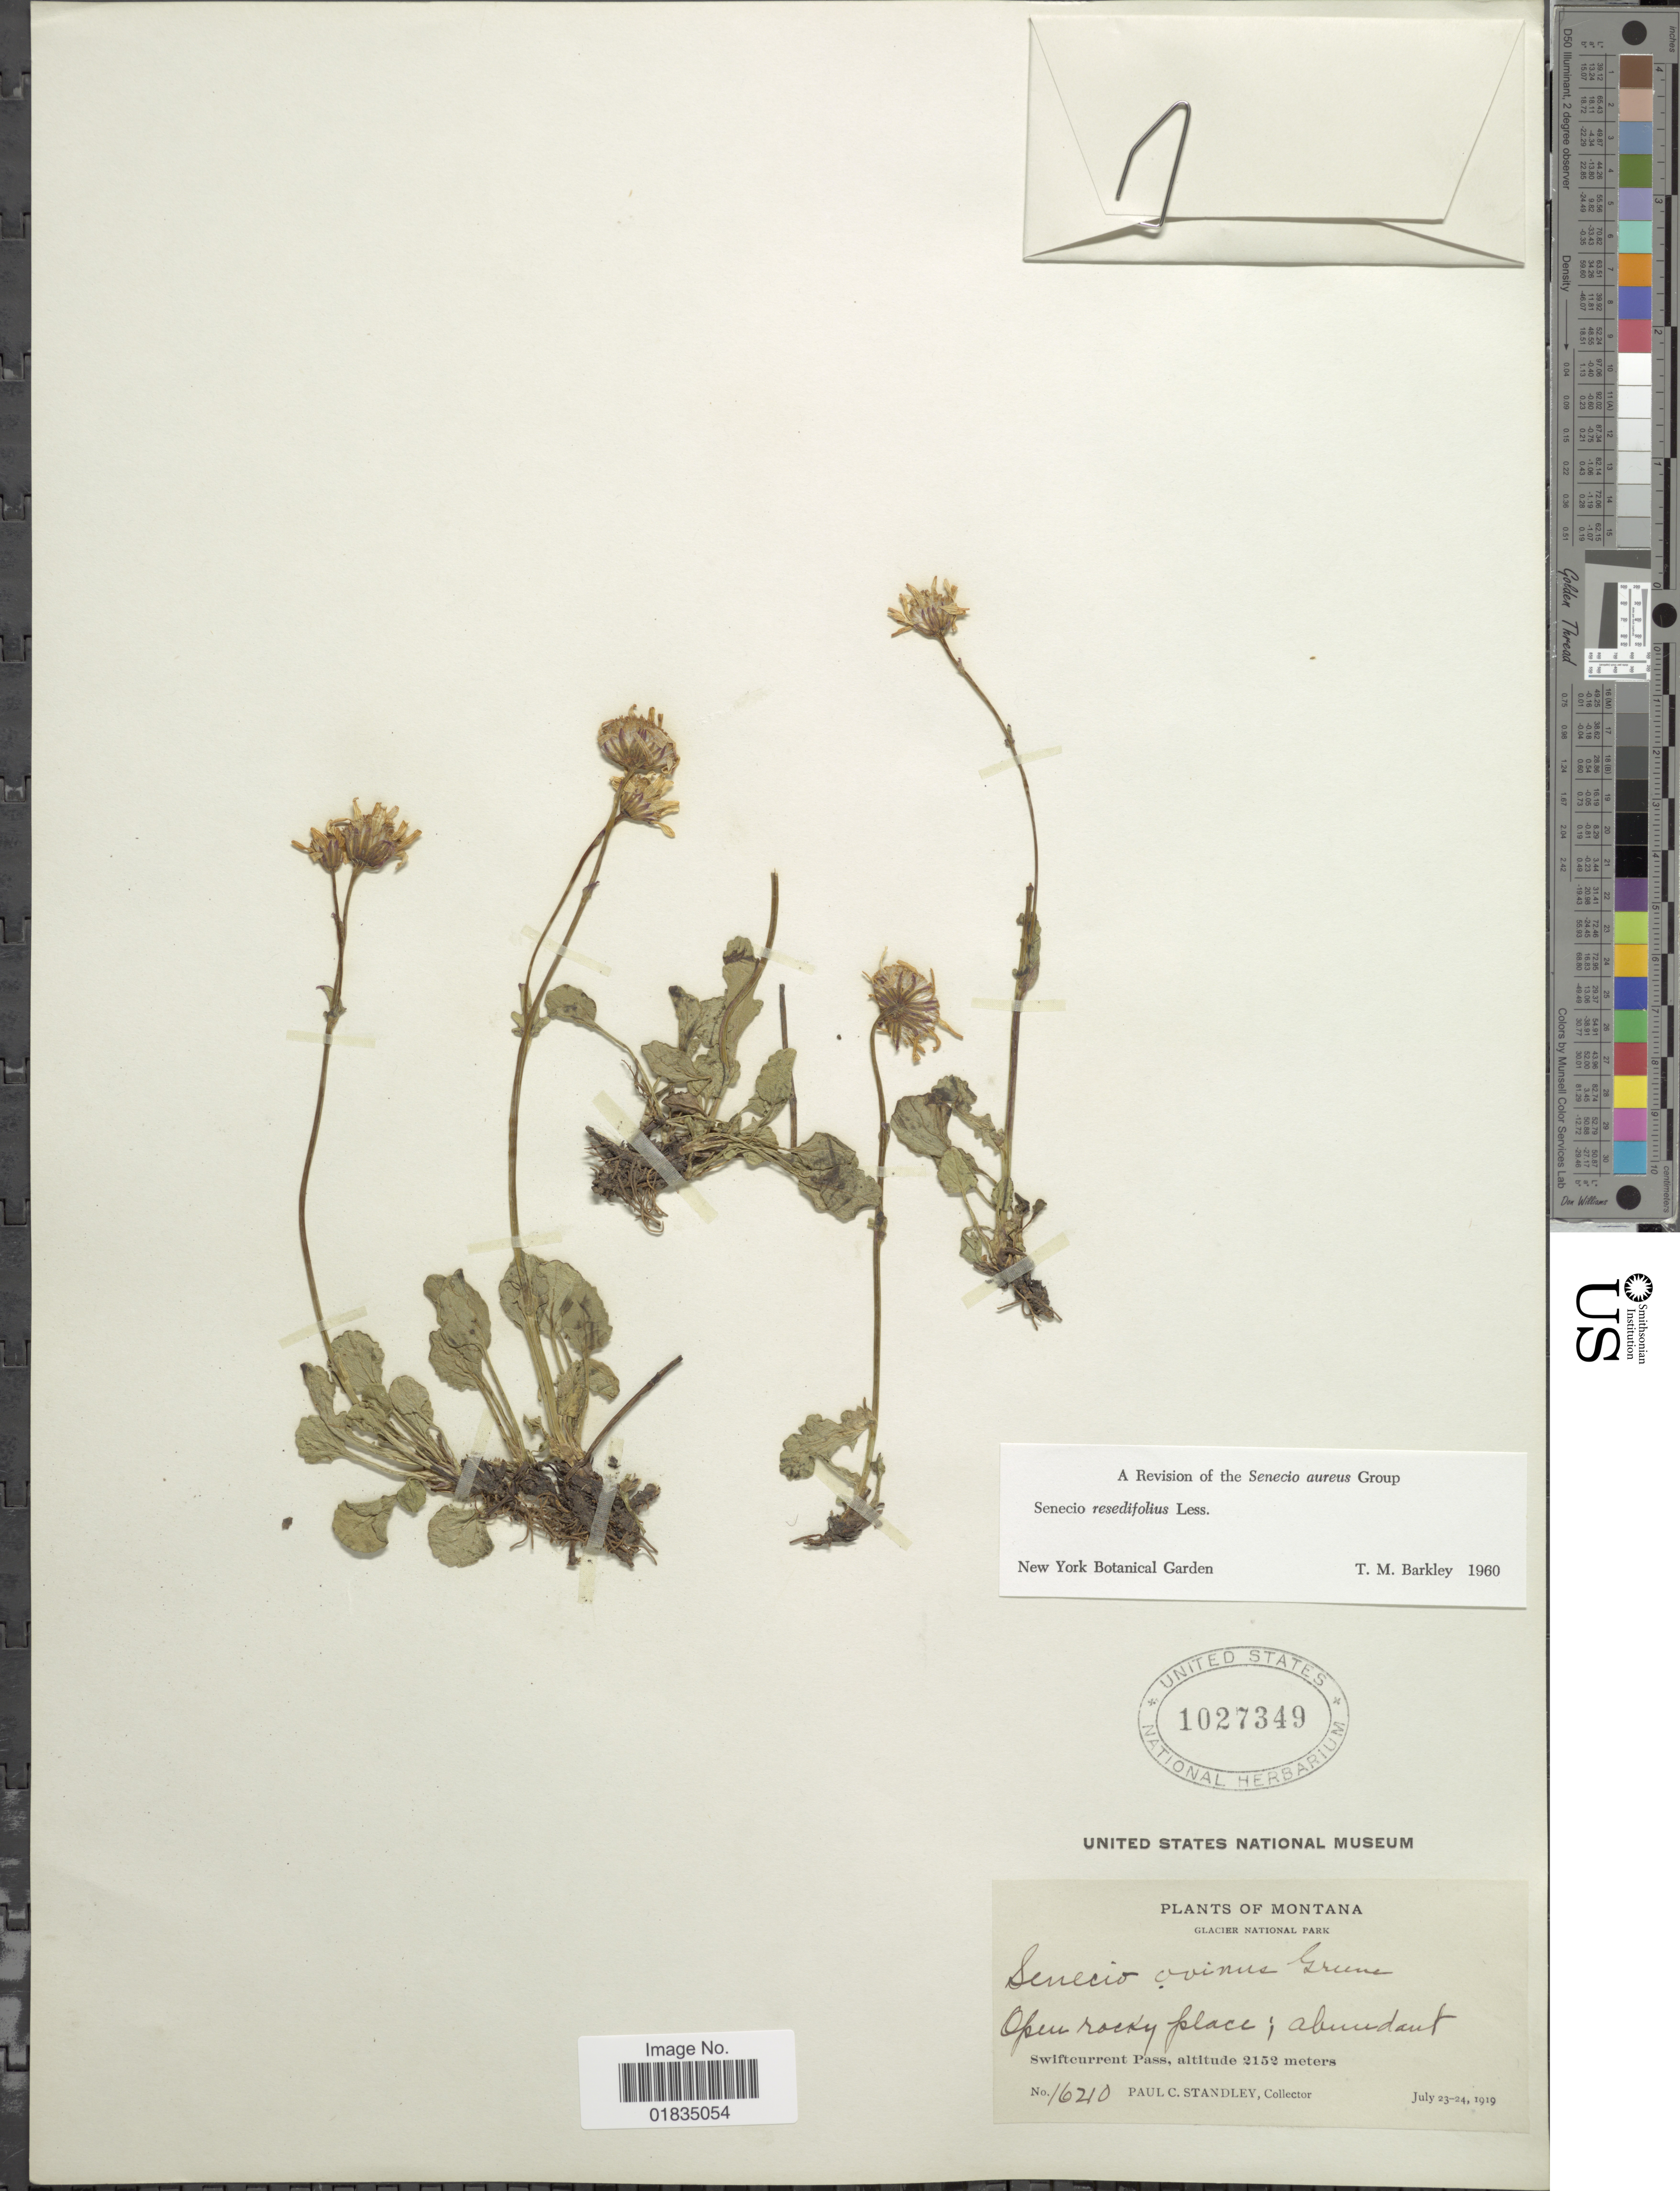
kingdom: Plantae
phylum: Tracheophyta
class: Magnoliopsida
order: Asterales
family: Asteraceae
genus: Packera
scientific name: Packera heterophylla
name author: (Fisch.) E. Wiebe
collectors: P. C. Standley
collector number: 16210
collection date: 1919-07-23/1919-07-24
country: United States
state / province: Montana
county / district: Glacier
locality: Glacier National Park, Swiftcurrent Pass.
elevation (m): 2152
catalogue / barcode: US 1027349